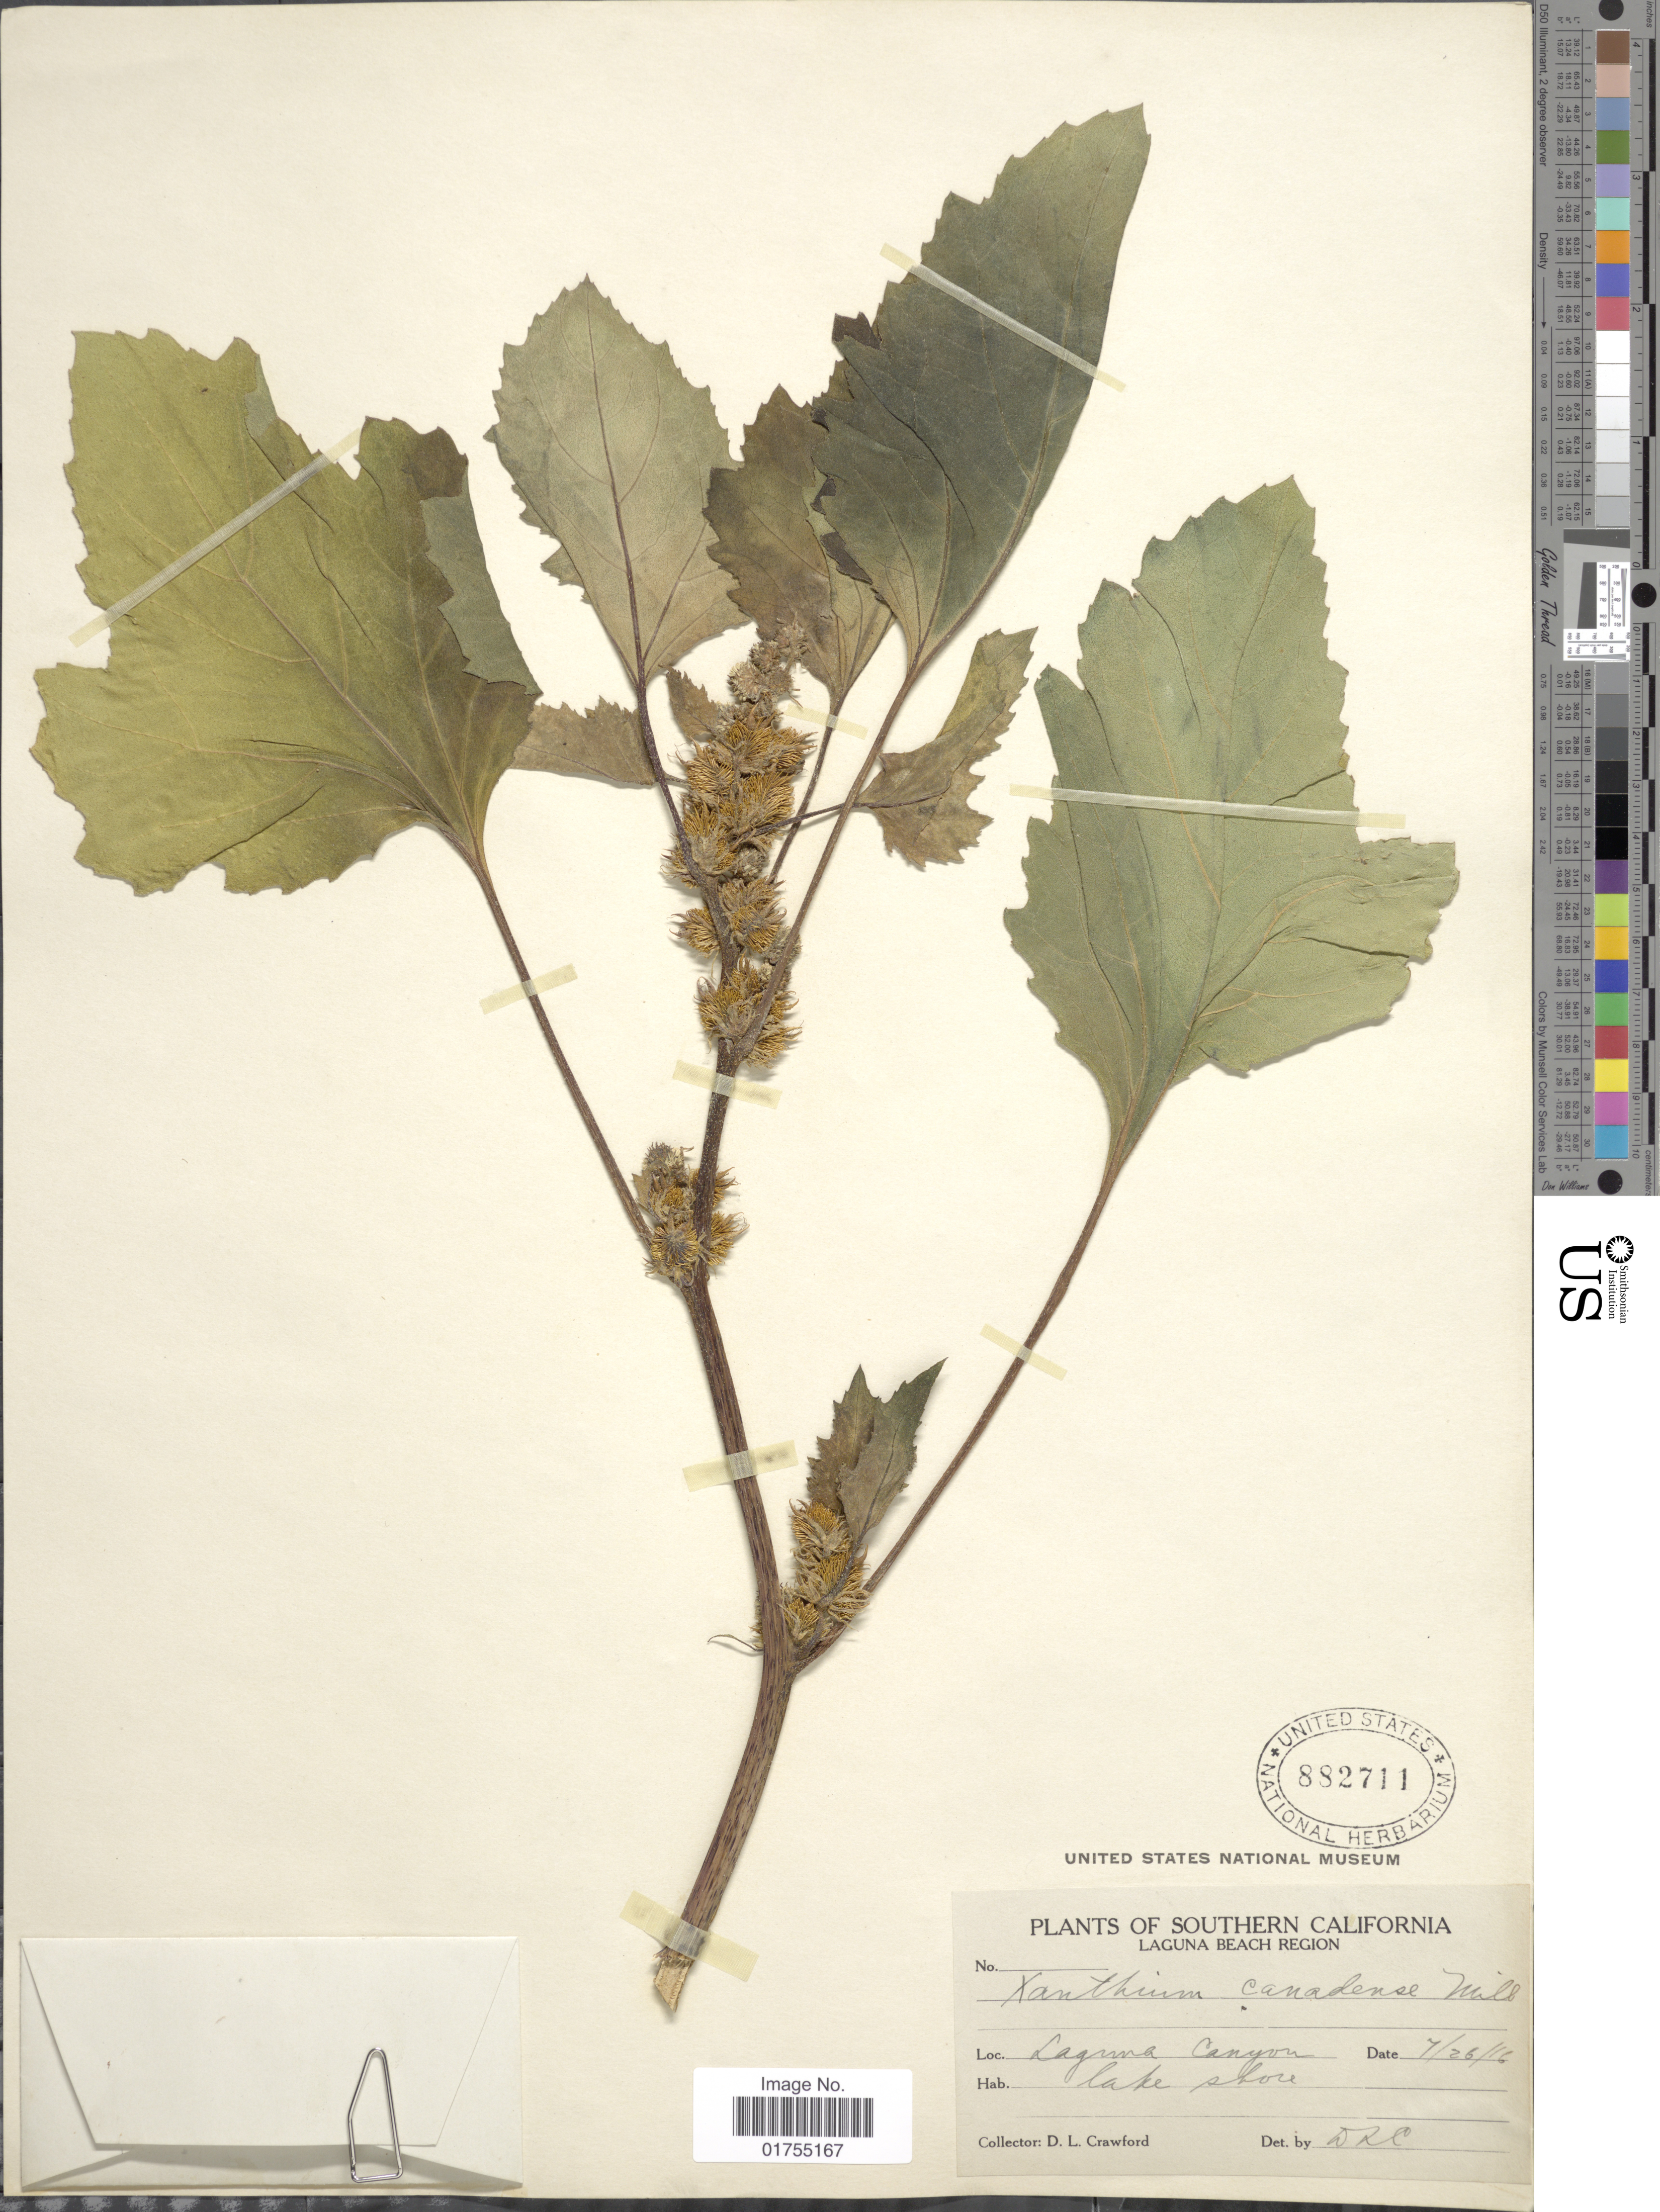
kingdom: Plantae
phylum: Tracheophyta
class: Magnoliopsida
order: Asterales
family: Asteraceae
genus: Xanthium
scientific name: Xanthium strumarium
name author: L.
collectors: D. L. Crawford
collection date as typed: Transcribed d/m/y: 26/7/16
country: United States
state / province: California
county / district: Orange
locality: Southern California. Laguna Canyon.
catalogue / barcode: US 882711